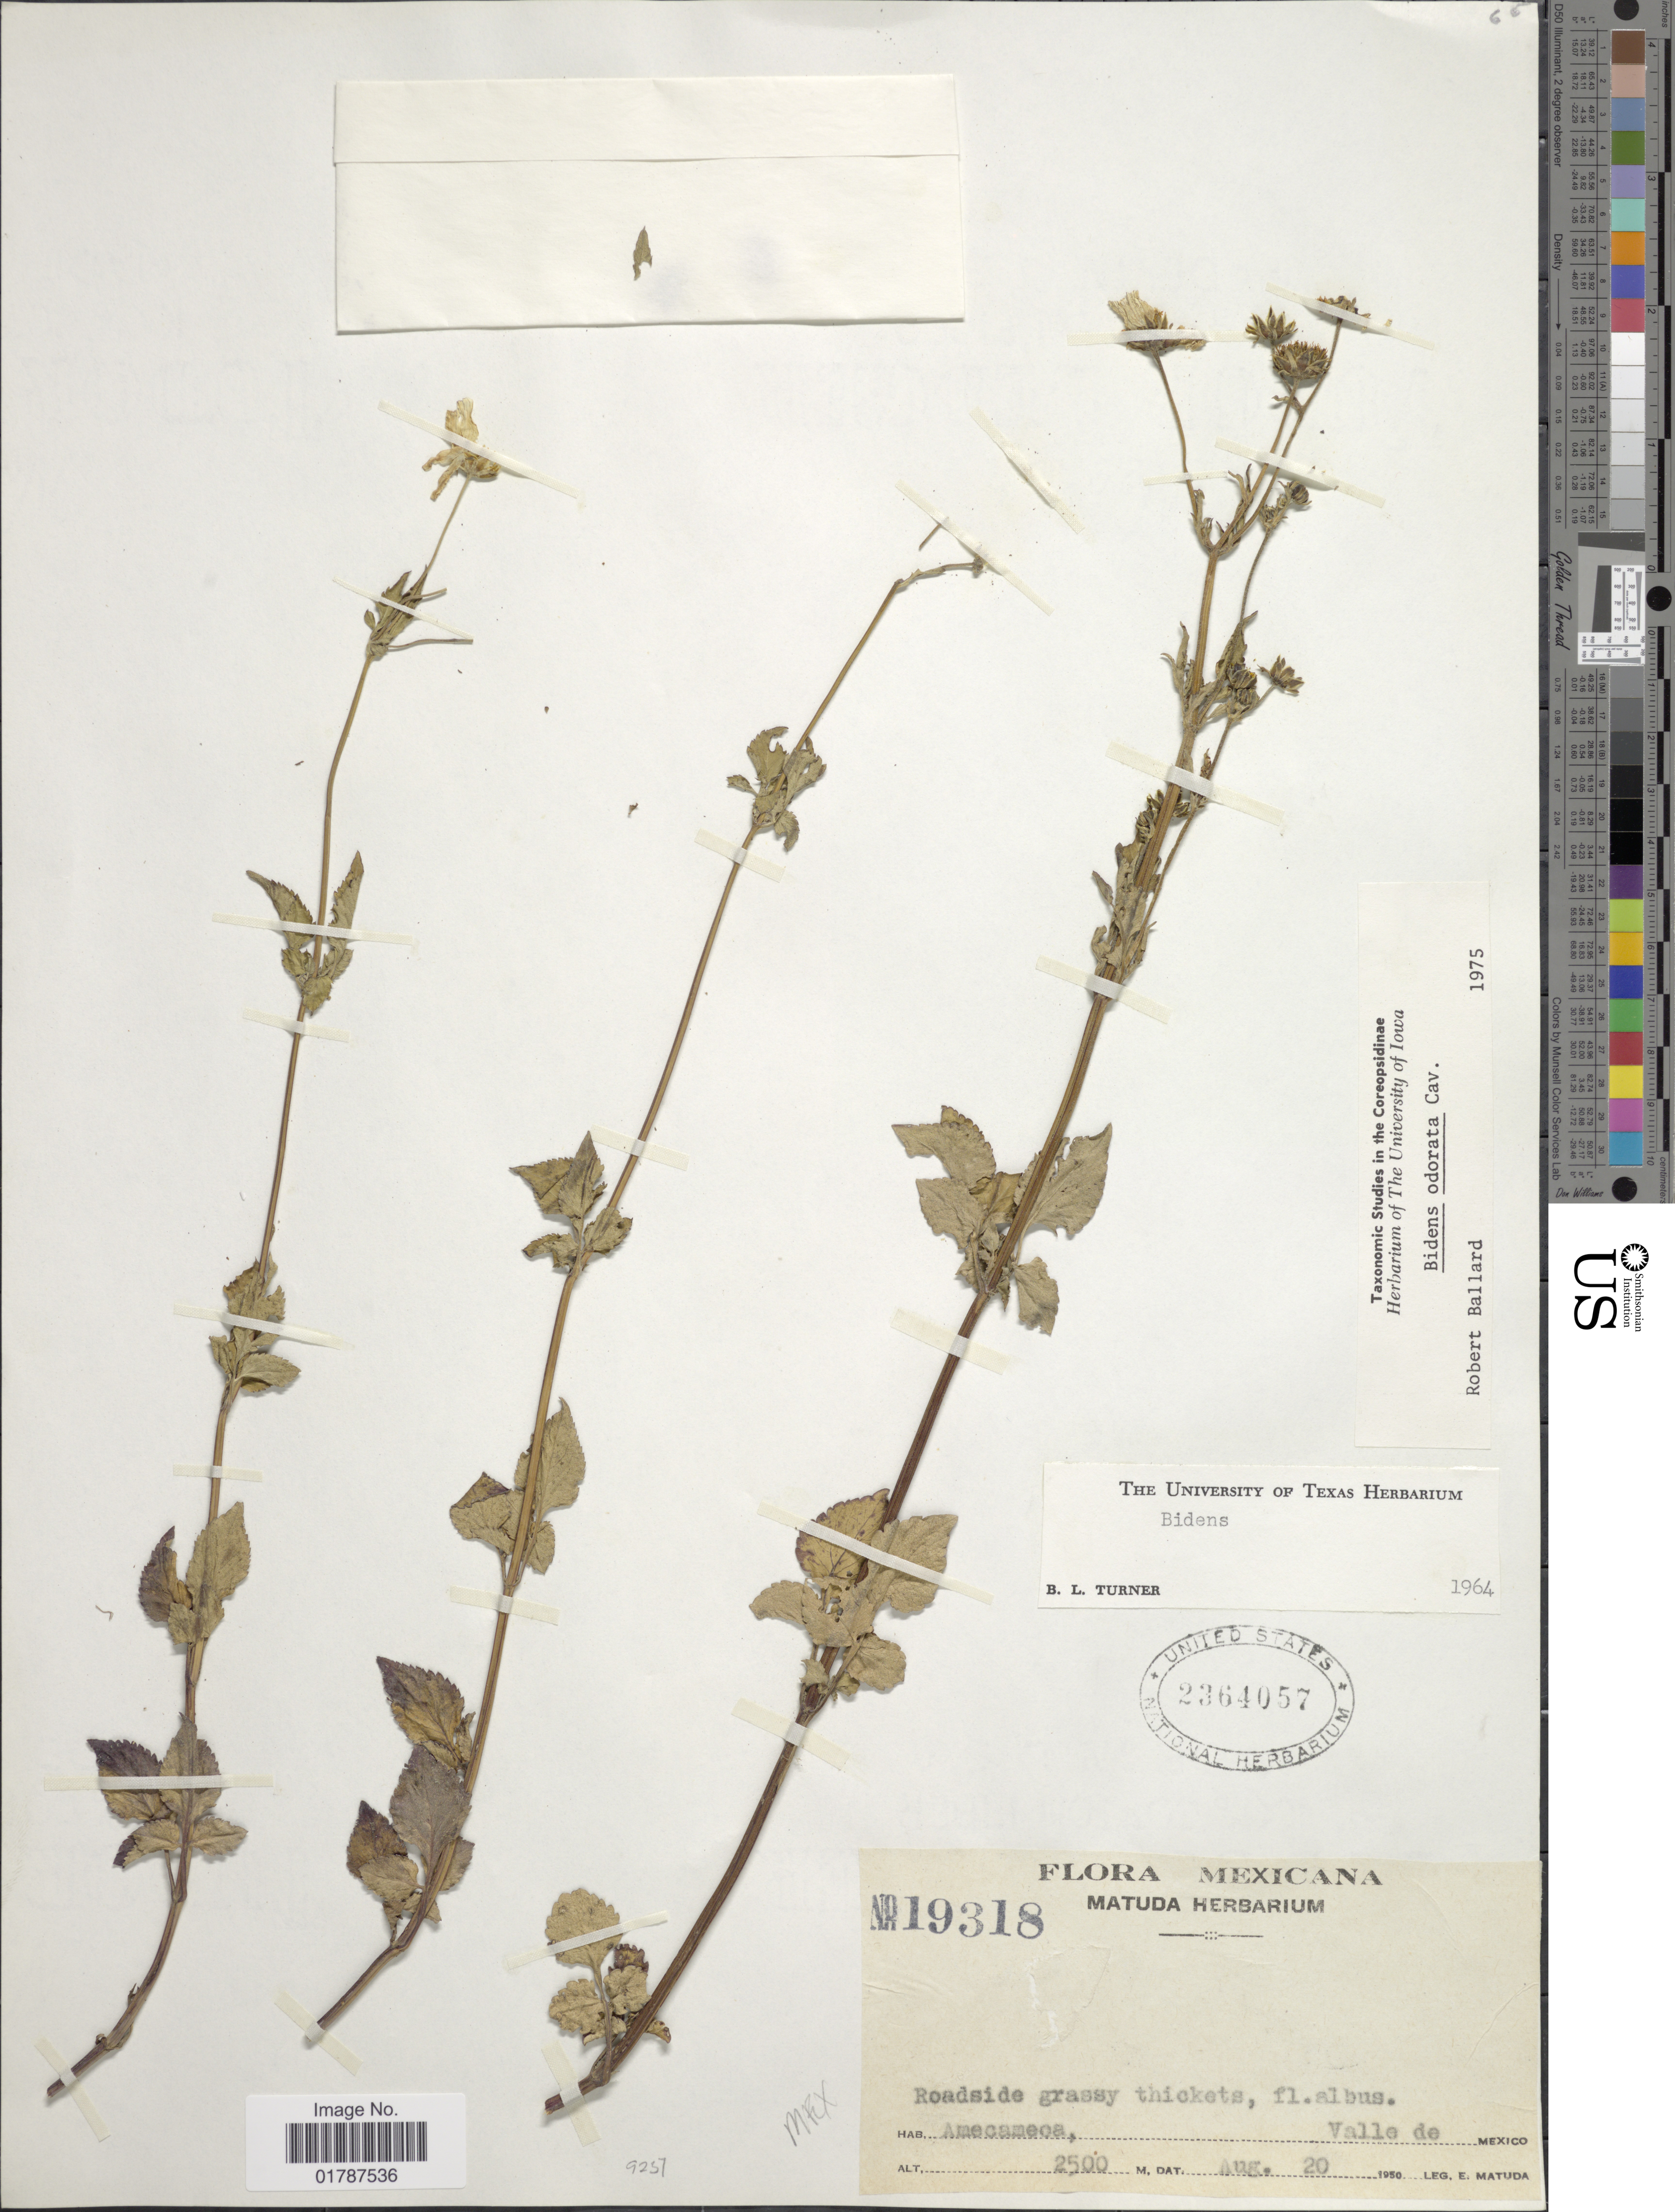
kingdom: Plantae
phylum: Tracheophyta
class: Magnoliopsida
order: Asterales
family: Asteraceae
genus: Bidens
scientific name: Bidens odorata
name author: Cav.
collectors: E. Matuda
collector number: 19318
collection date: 1950-08-20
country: Mexico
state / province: México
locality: Valle de Mexico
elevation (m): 2500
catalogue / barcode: US 2364057